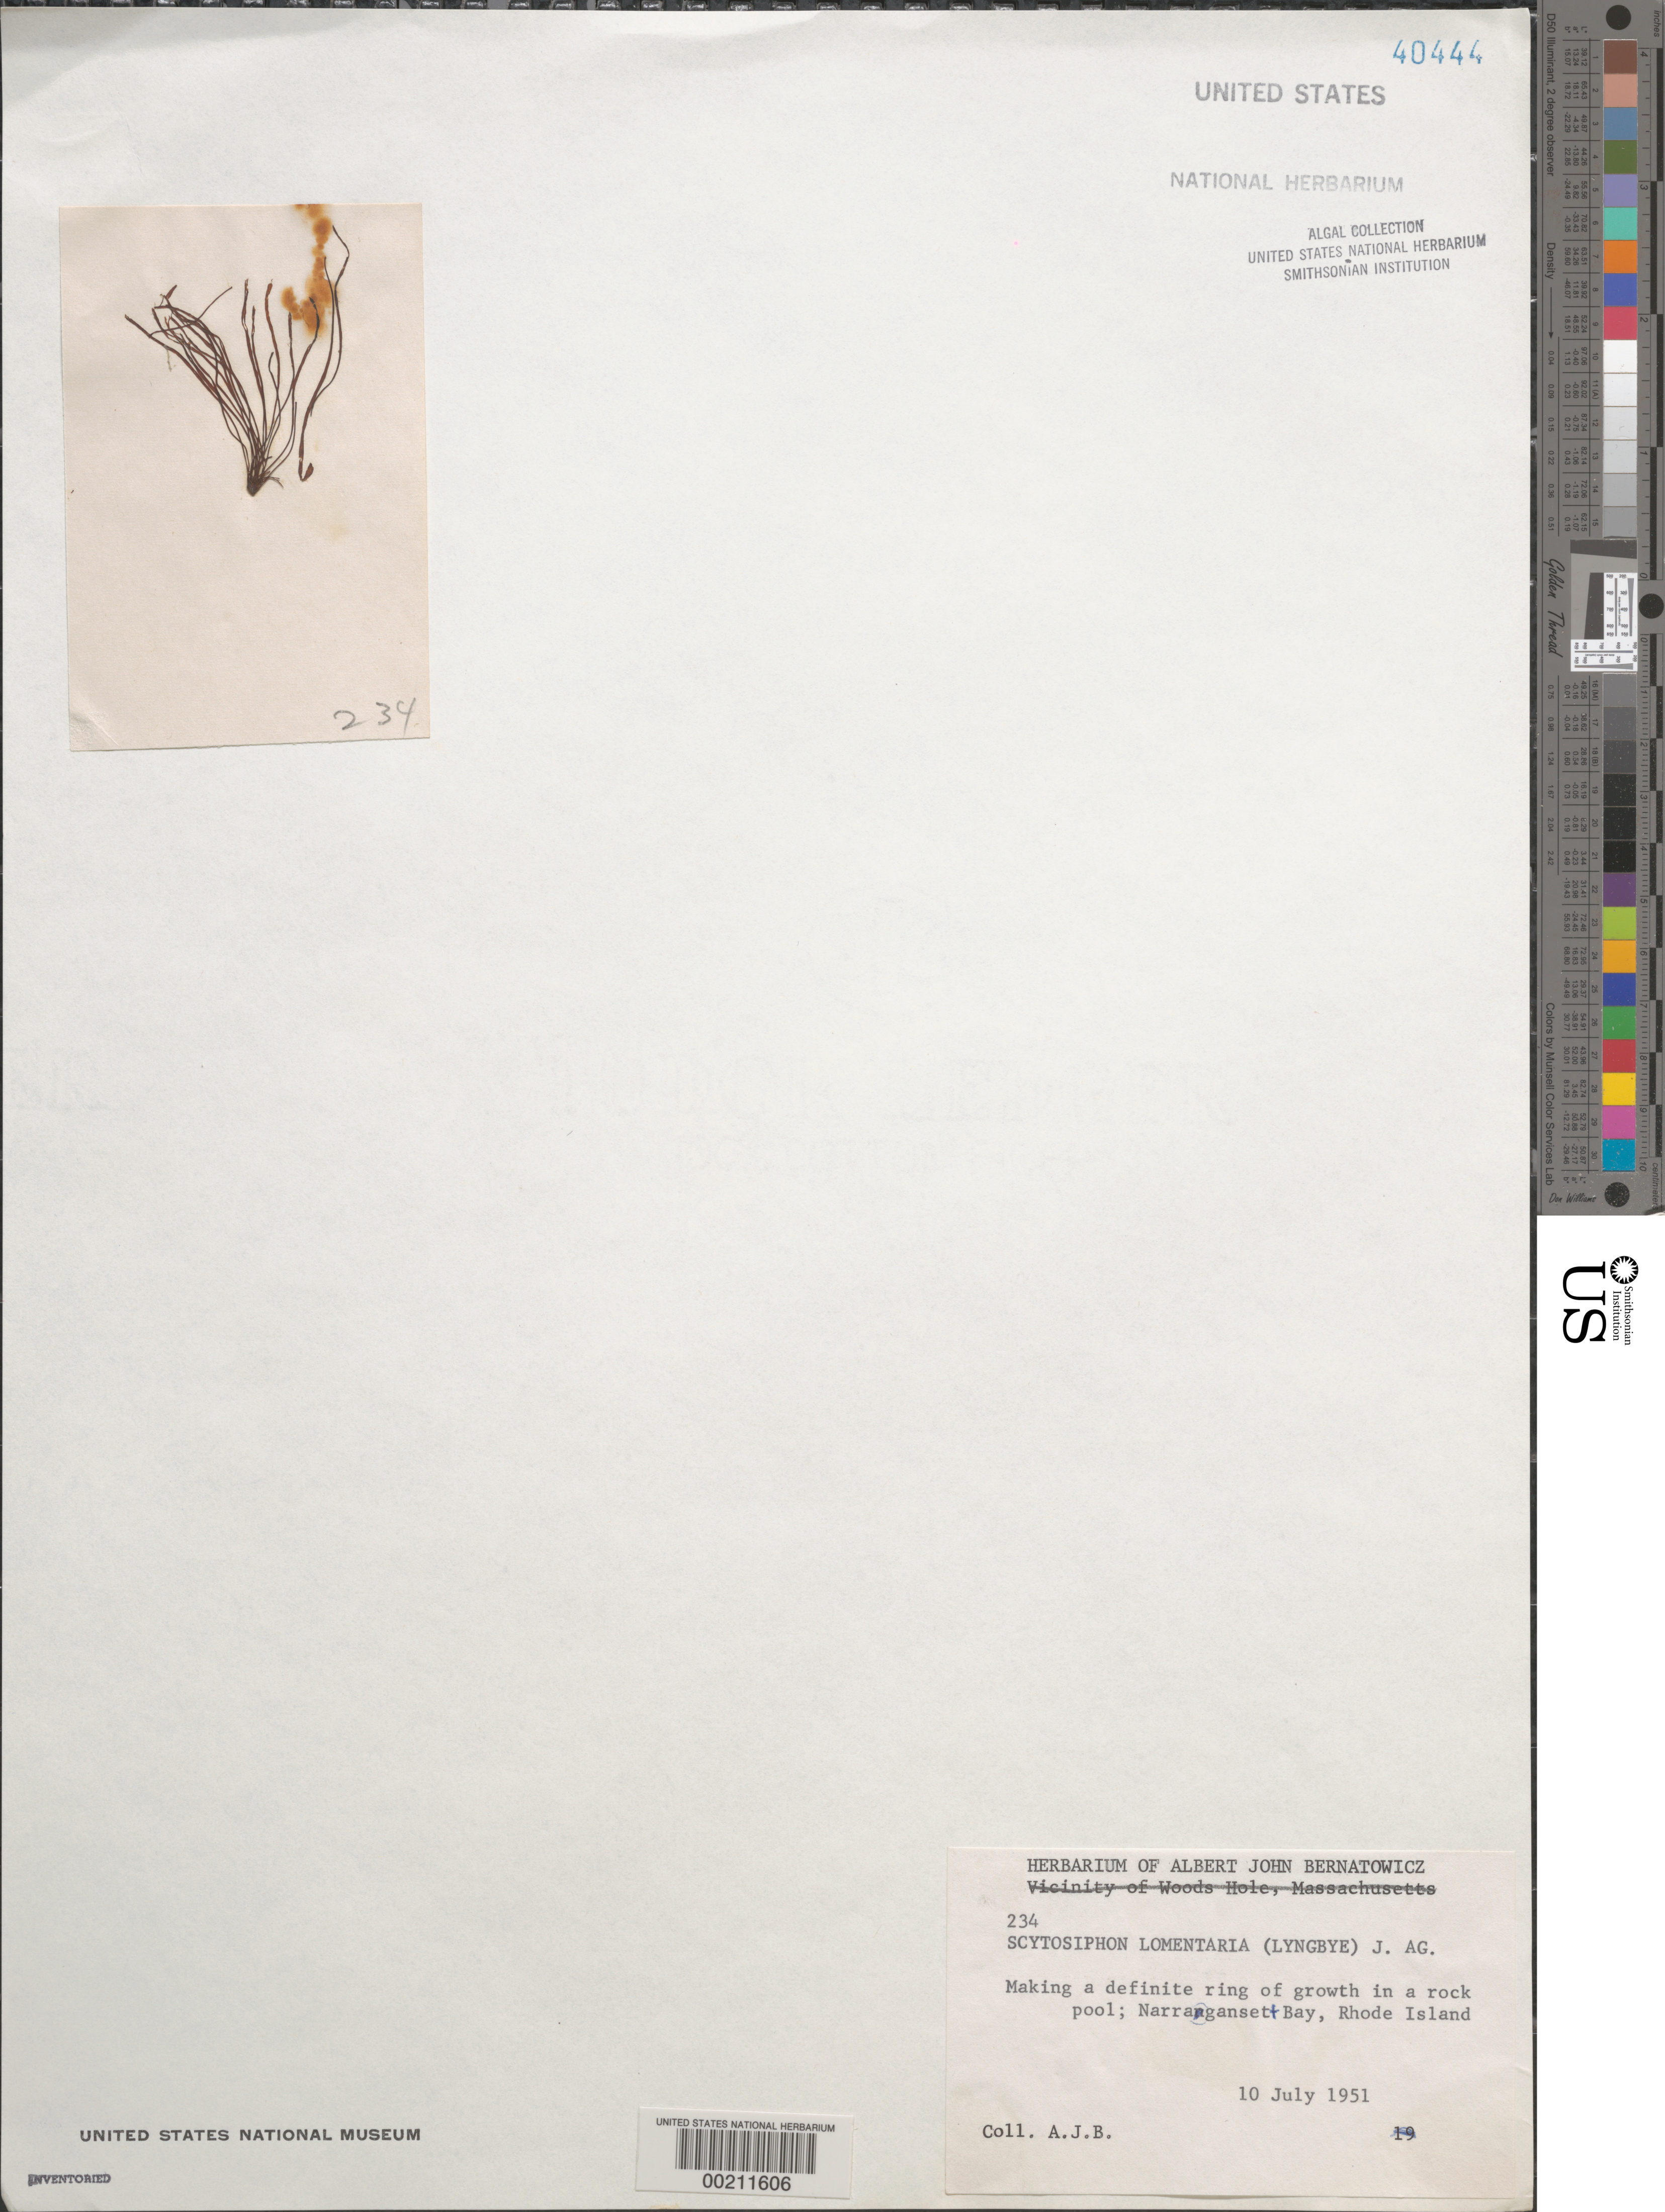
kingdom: Chromista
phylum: Ochrophyta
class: Phaeophyceae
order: Scytosiphonales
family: Scytosiphonaceae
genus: Scytosiphon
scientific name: Scytosiphon lomentaria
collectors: A. Bernatowicz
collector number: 234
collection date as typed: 10 Jul 1951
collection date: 1951-07-10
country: United States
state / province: Rhode Island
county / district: Washington County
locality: Narragansett Bay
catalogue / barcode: US 40444